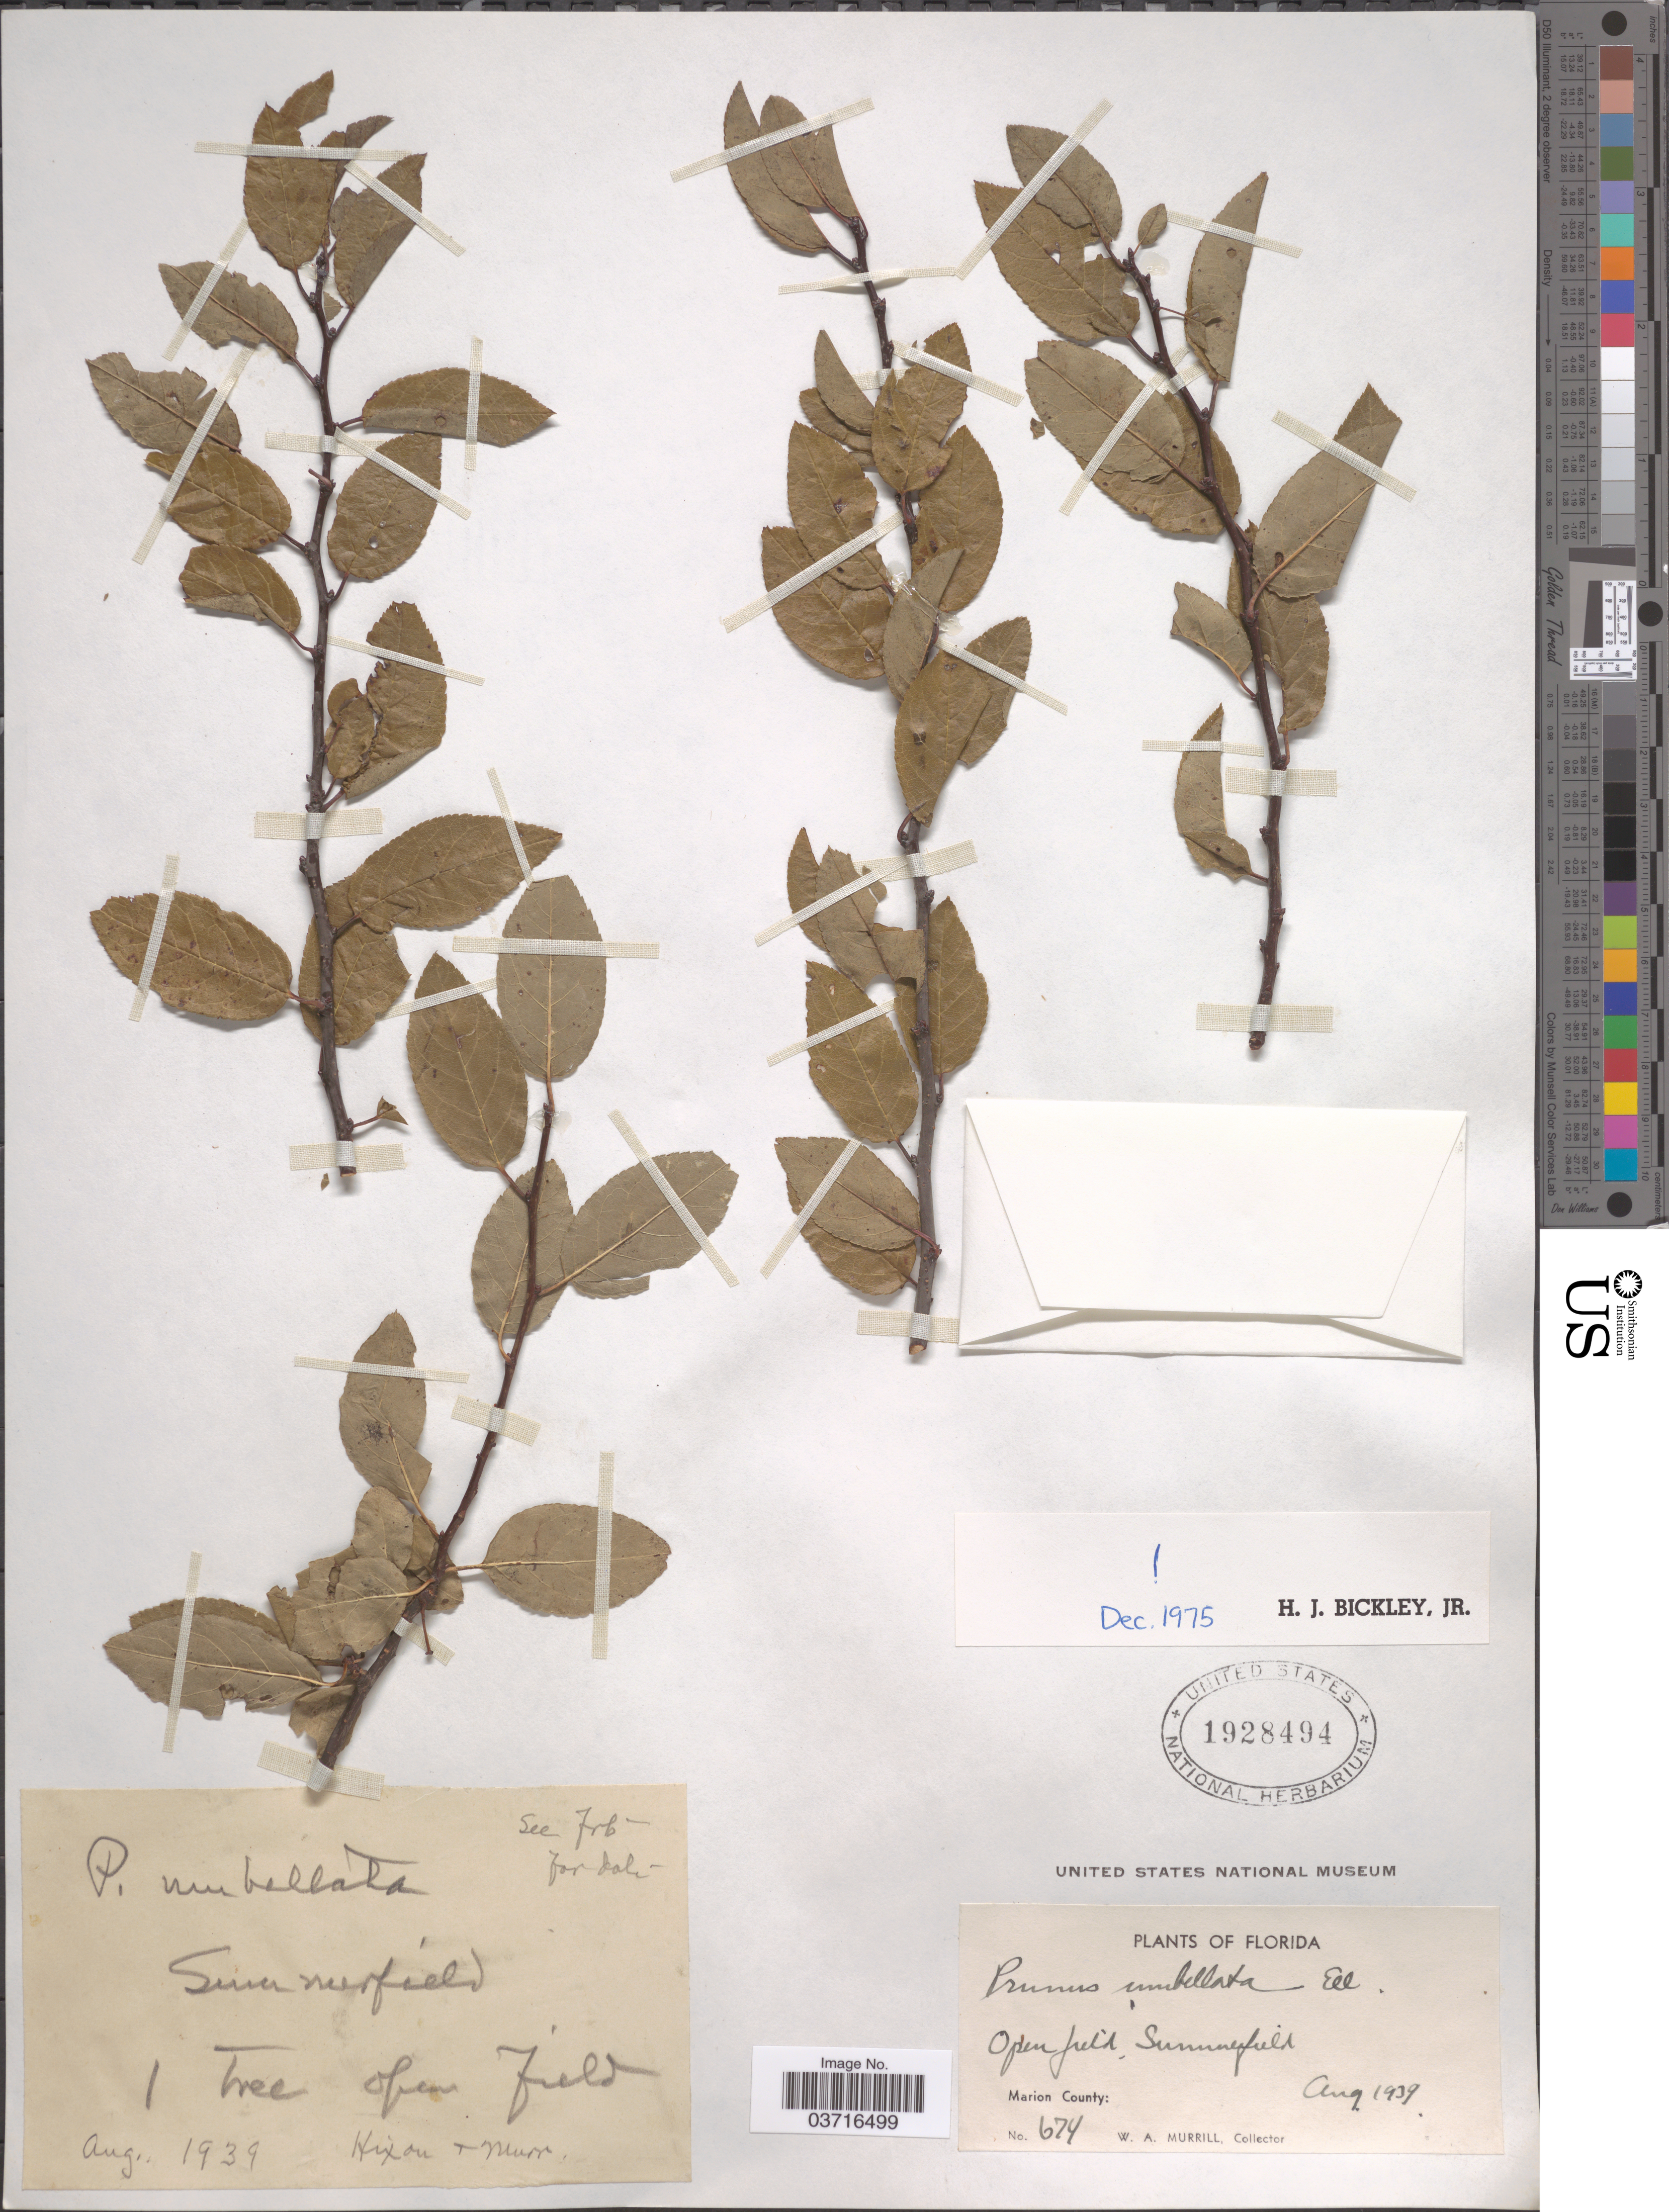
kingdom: Plantae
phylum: Tracheophyta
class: Magnoliopsida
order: Rosales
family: Rosaceae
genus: Prunus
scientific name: Prunus umbellata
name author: Elliott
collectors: W. A. Murrill & Hixon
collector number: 674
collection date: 1939-08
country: United States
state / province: Florida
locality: Summerfield. Marion County.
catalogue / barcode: US 1928494